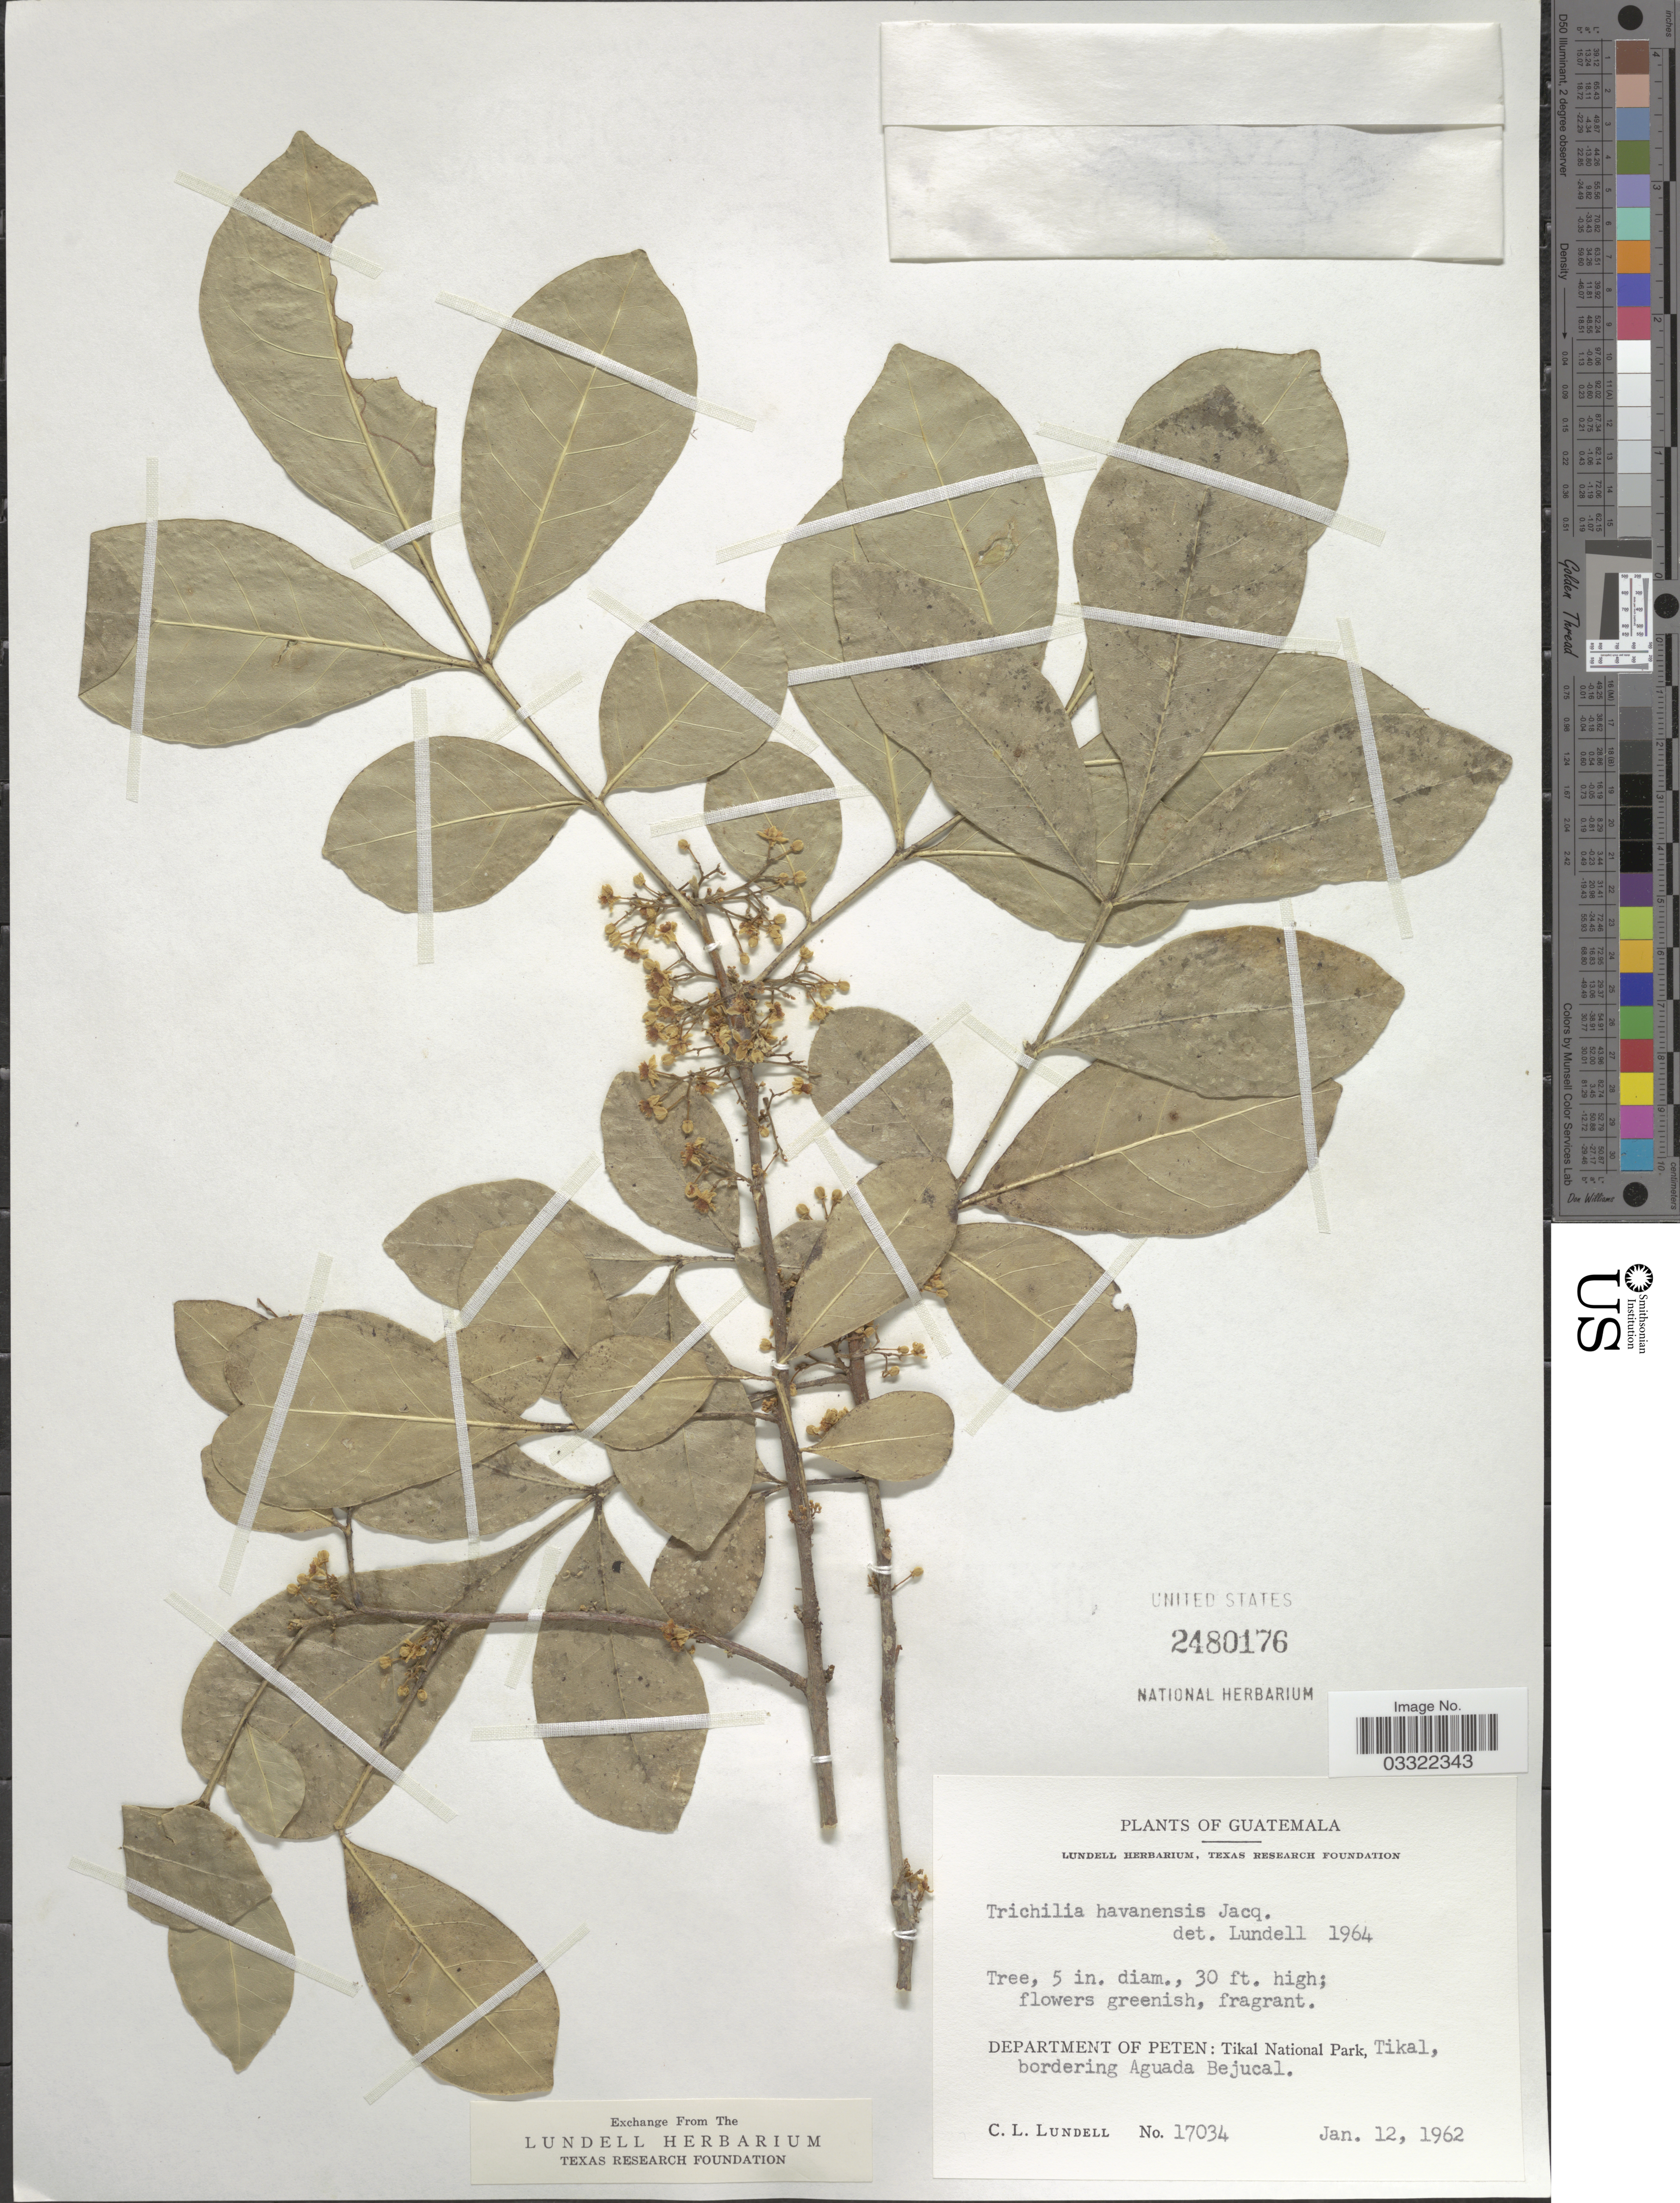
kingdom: Plantae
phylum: Tracheophyta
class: Magnoliopsida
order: Sapindales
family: Meliaceae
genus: Trichilia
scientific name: Trichilia havanensis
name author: Jacq.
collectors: C. L. Lundell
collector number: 17034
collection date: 1962-01-12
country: Guatemala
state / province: El Petén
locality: Department of Peten: Tikal National Park, Tikal, bordering Aguada Bejucal.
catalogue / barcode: US 2480176